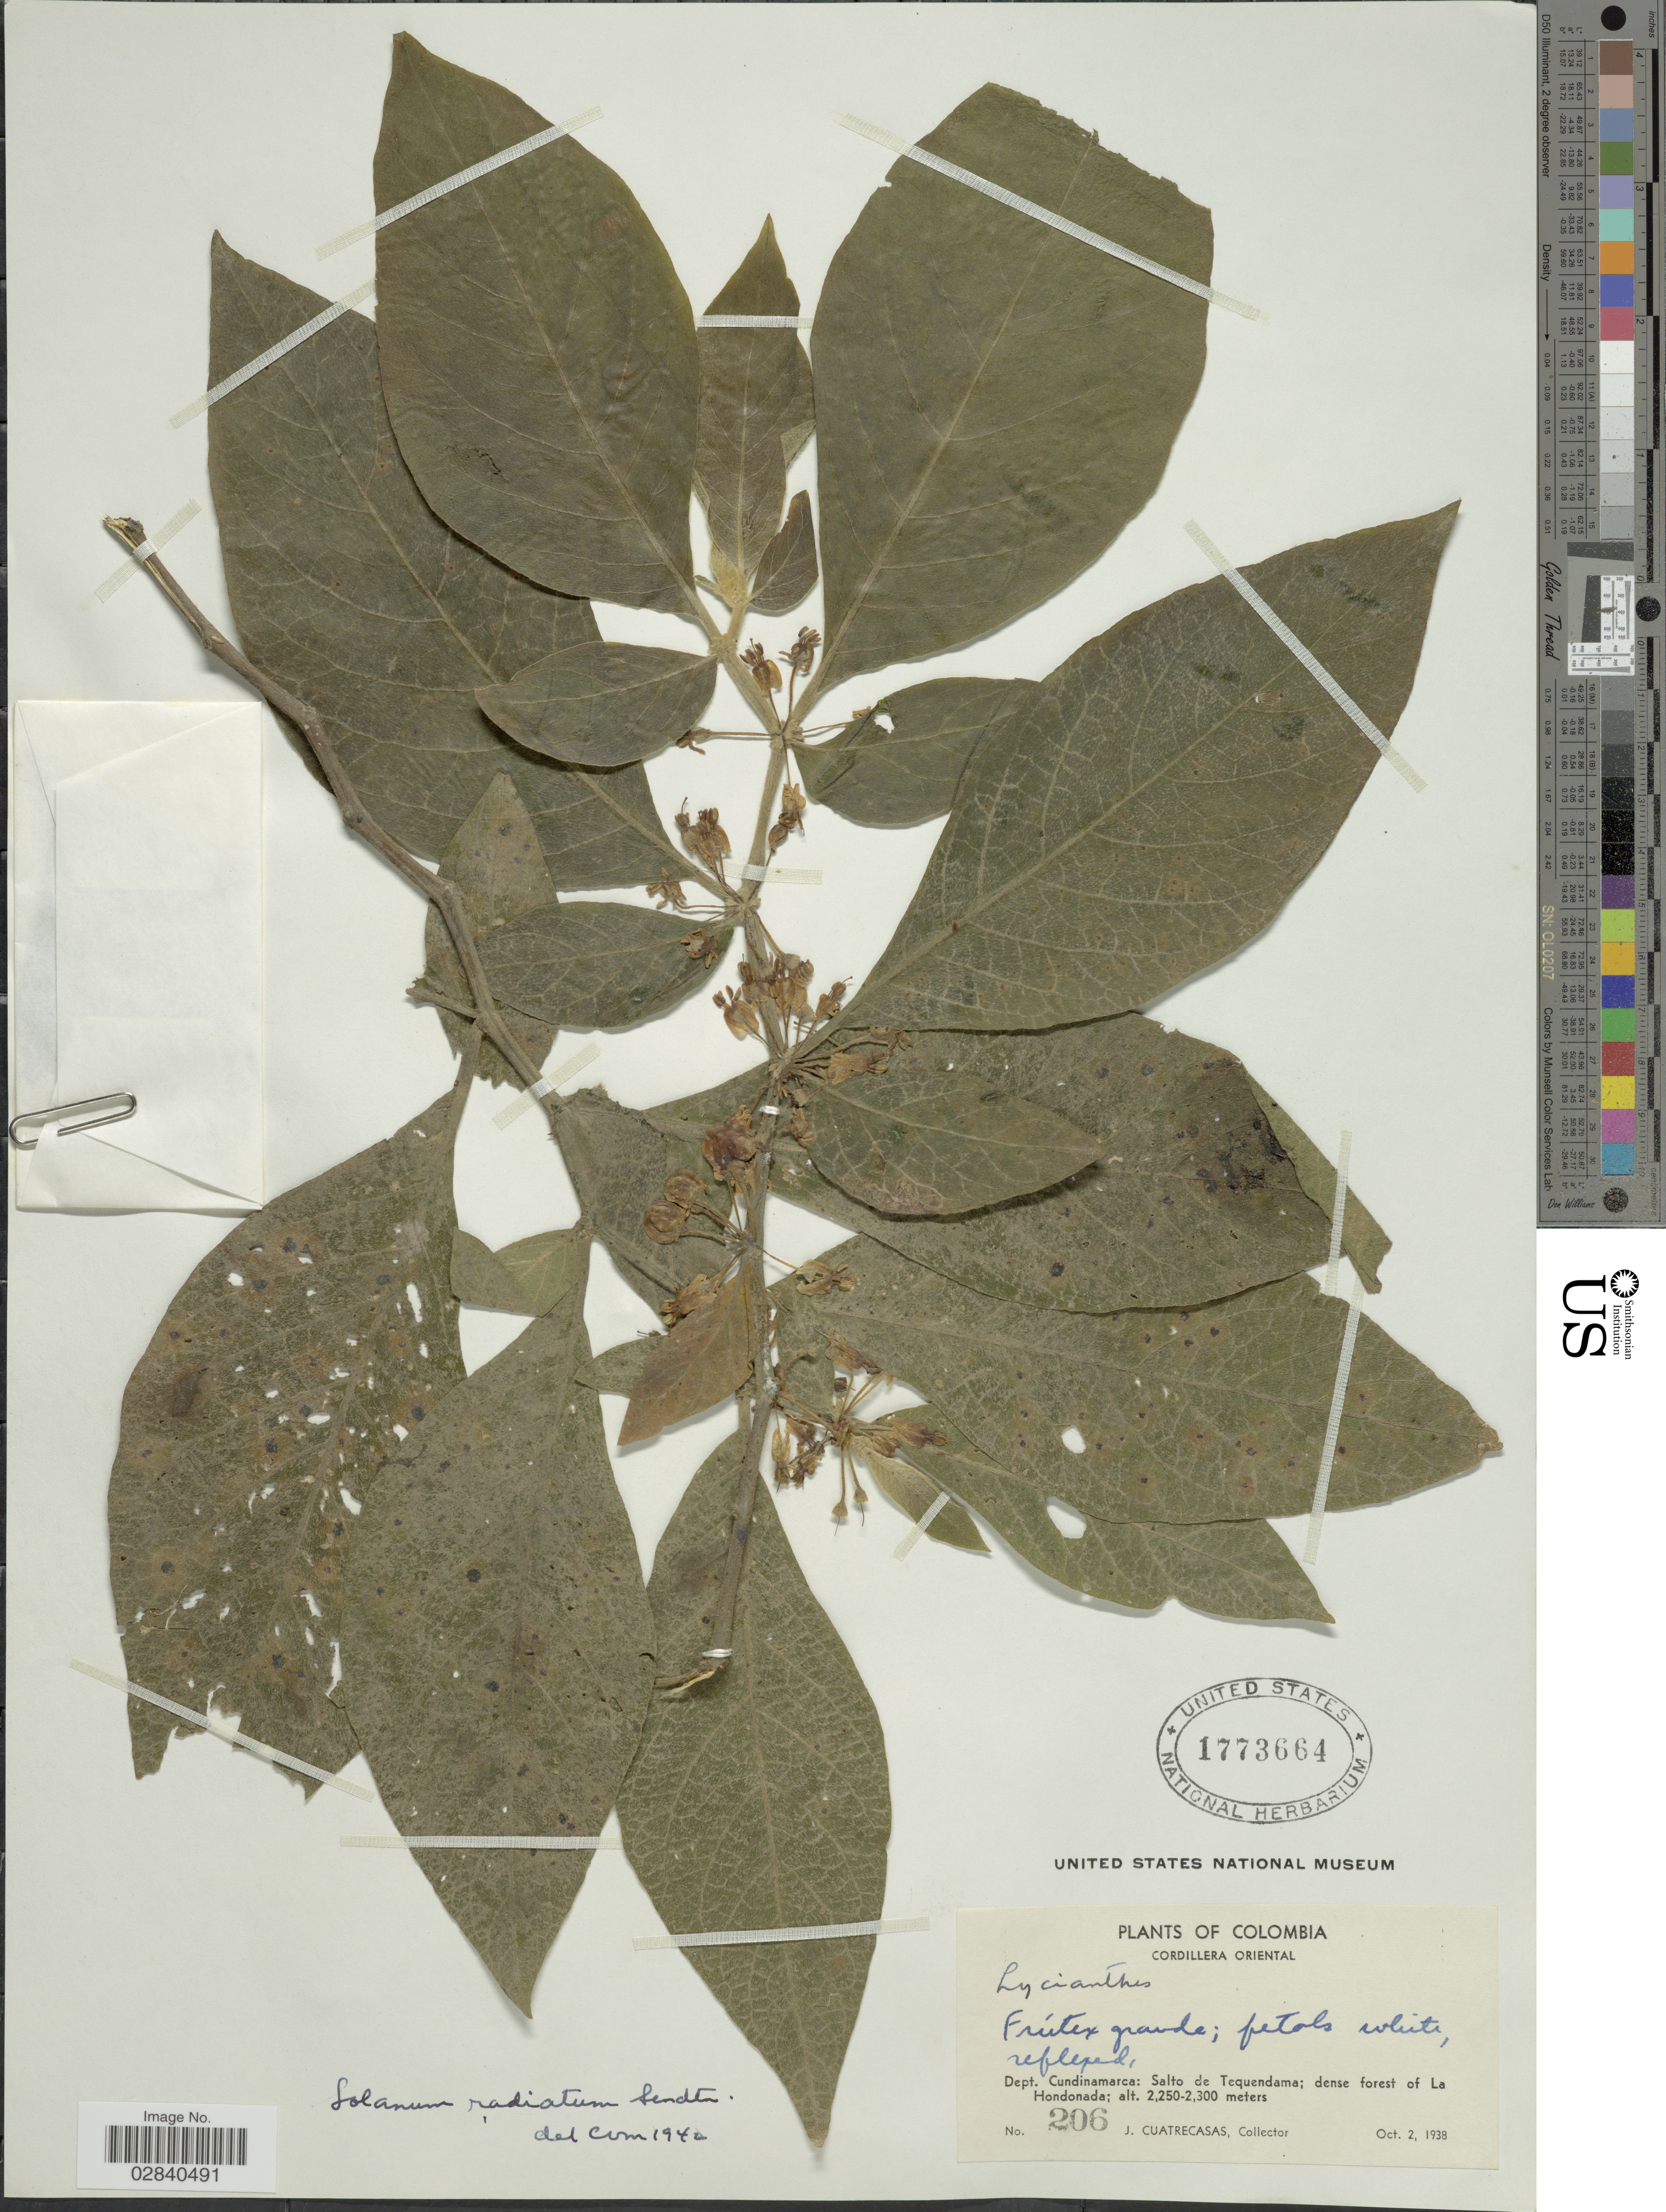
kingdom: Plantae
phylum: Tracheophyta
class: Magnoliopsida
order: Solanales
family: Solanaceae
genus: Lycianthes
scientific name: Lycianthes radiata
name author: (Sendtn.) Bitter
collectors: J. Cuatrecasas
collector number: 206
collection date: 1938-10-02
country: Colombia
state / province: Cundinamarca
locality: Cordillera Oriental, Dept. Cundinamarca: Salto de Tequendama; dense forest of La Hondonada.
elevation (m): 2250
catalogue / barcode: US 1773664